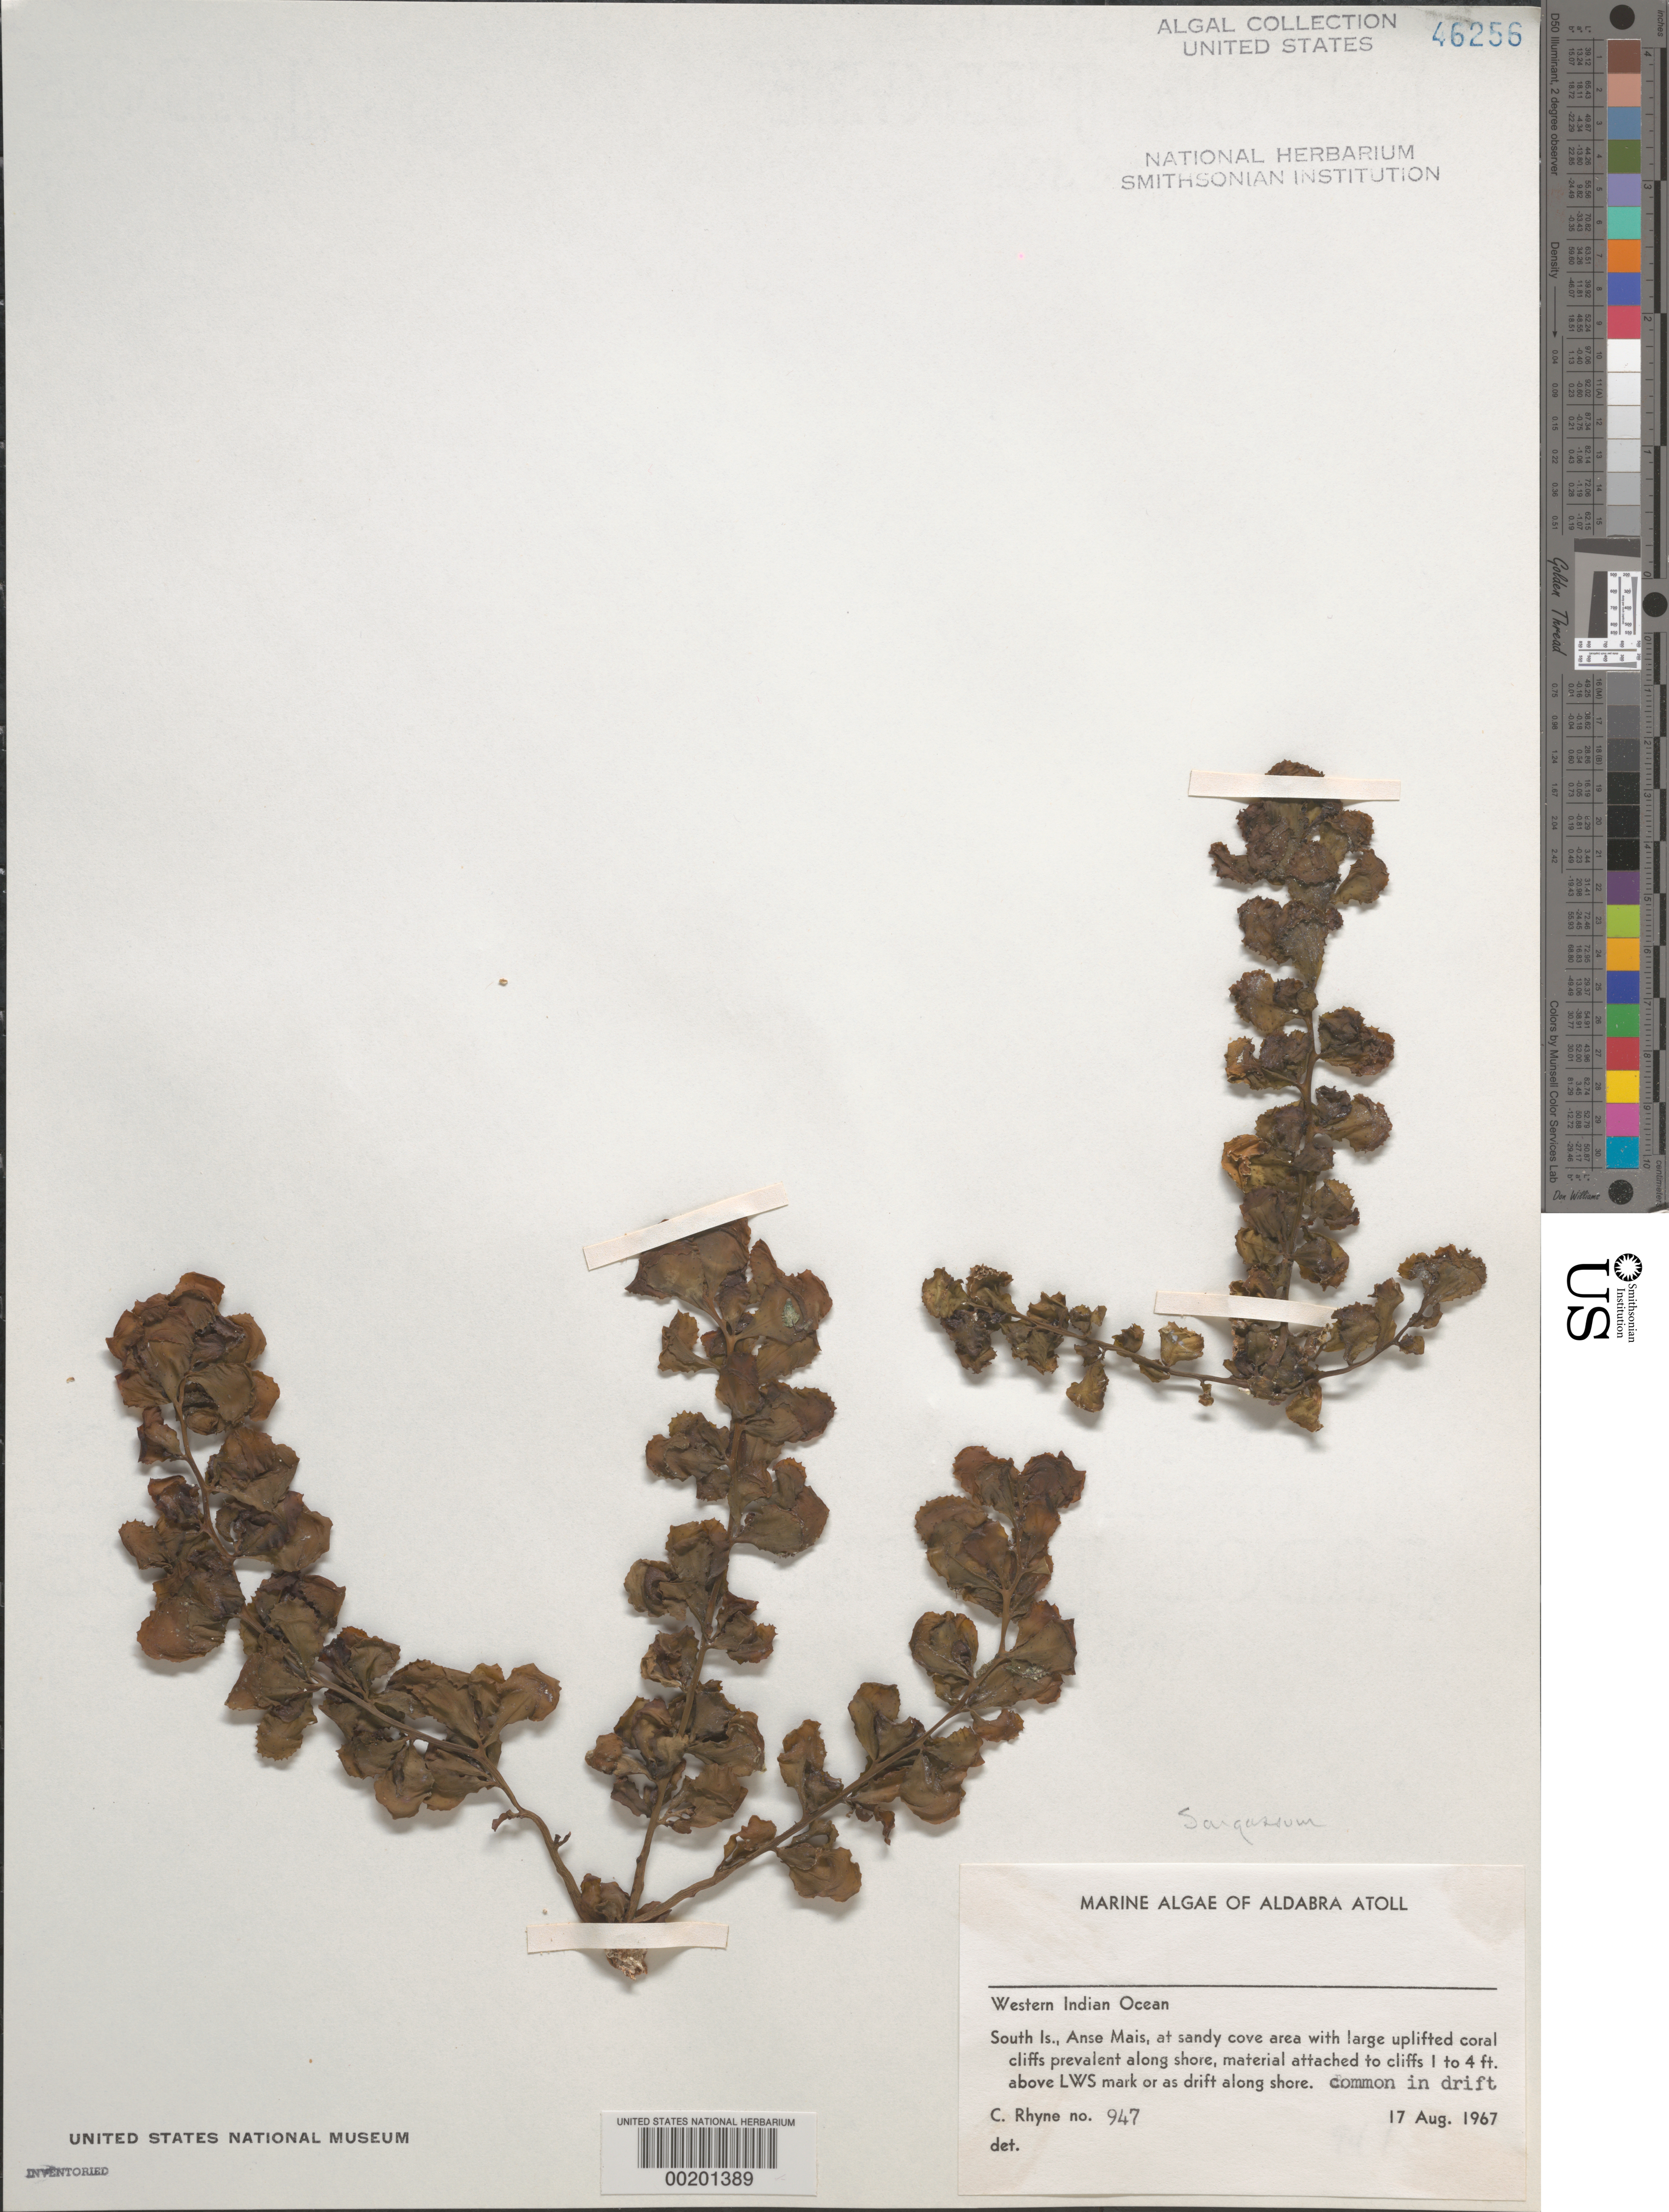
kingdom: Chromista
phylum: Ochrophyta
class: Phaeophyceae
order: Fucales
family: Sargassaceae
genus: Sargassum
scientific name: Sargassum sp.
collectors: C. Rhyne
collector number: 947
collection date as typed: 17 Aug 1967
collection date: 1967-08-17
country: Seychelles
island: Aldabra Atoll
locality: South Islet, Anse Mais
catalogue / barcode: US 46256